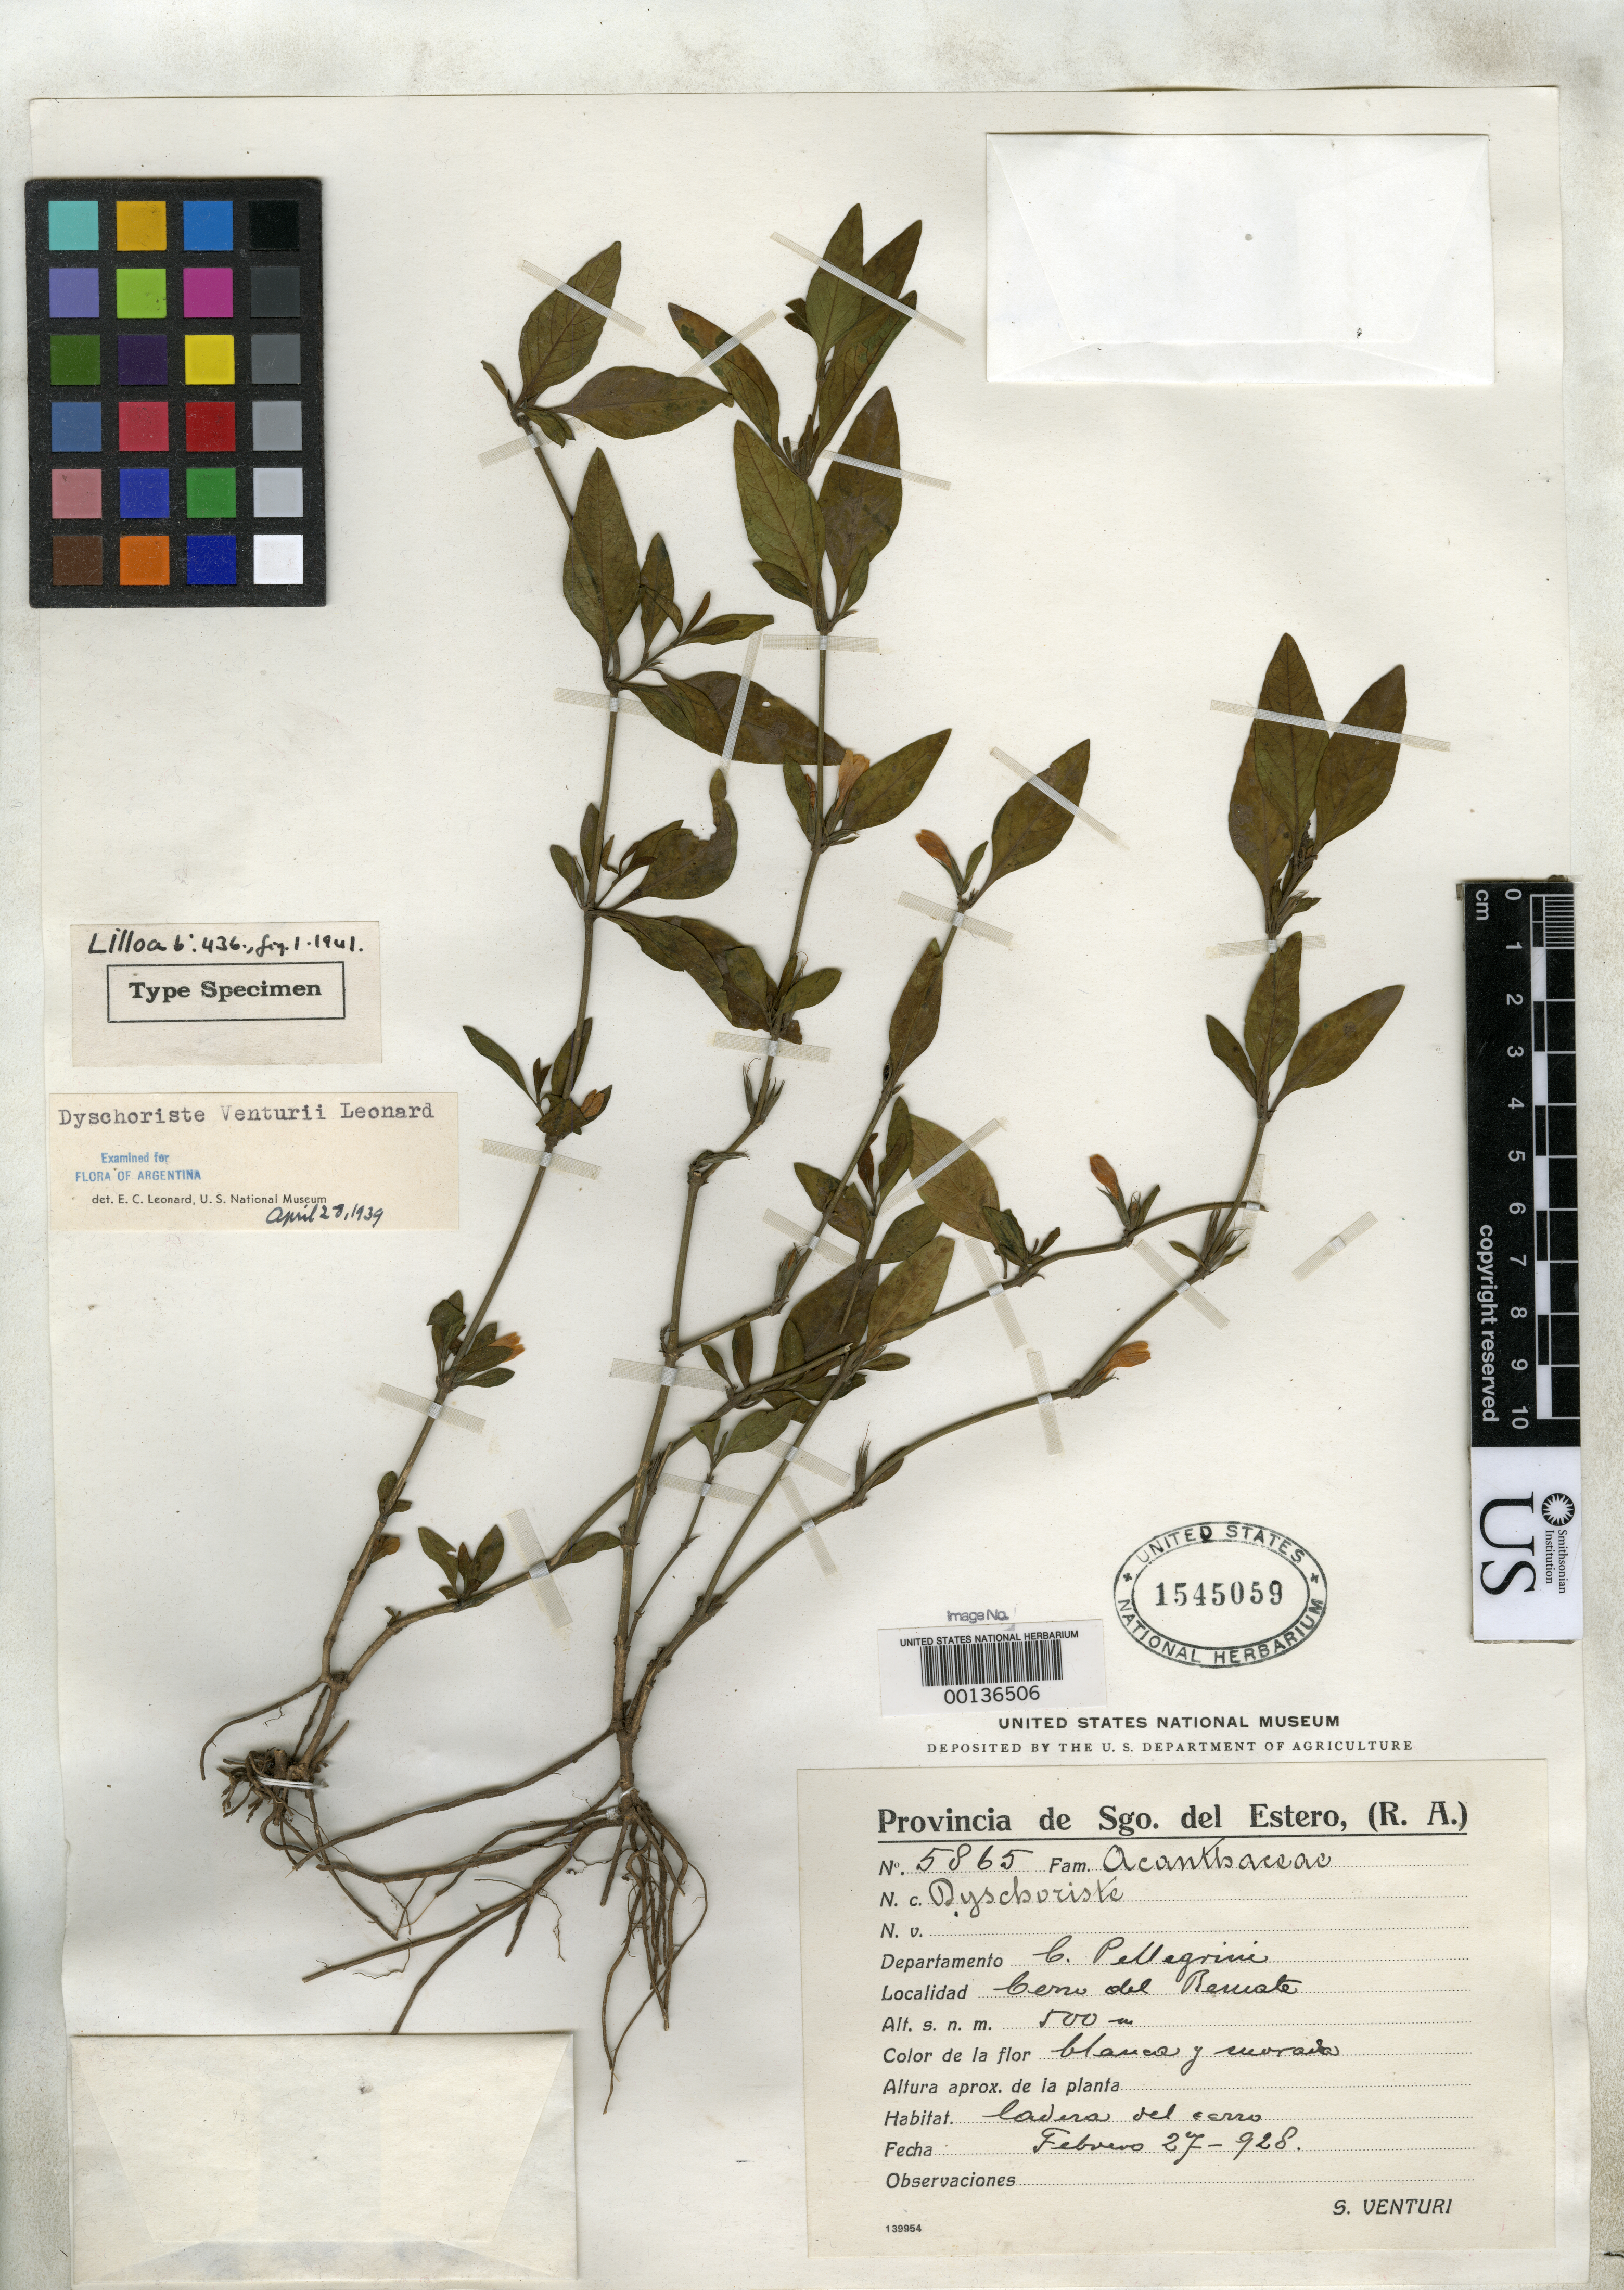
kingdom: Plantae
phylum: Tracheophyta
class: Magnoliopsida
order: Lamiales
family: Acanthaceae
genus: Dyschoriste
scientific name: Dyschoriste venturii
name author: Leonard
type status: Holotype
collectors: S. Venturi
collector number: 5865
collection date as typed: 27 Feb 1928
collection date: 1928-02-27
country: Argentina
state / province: Santiago del Estero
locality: Carlos Pellegrini.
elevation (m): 500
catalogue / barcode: US 1545059